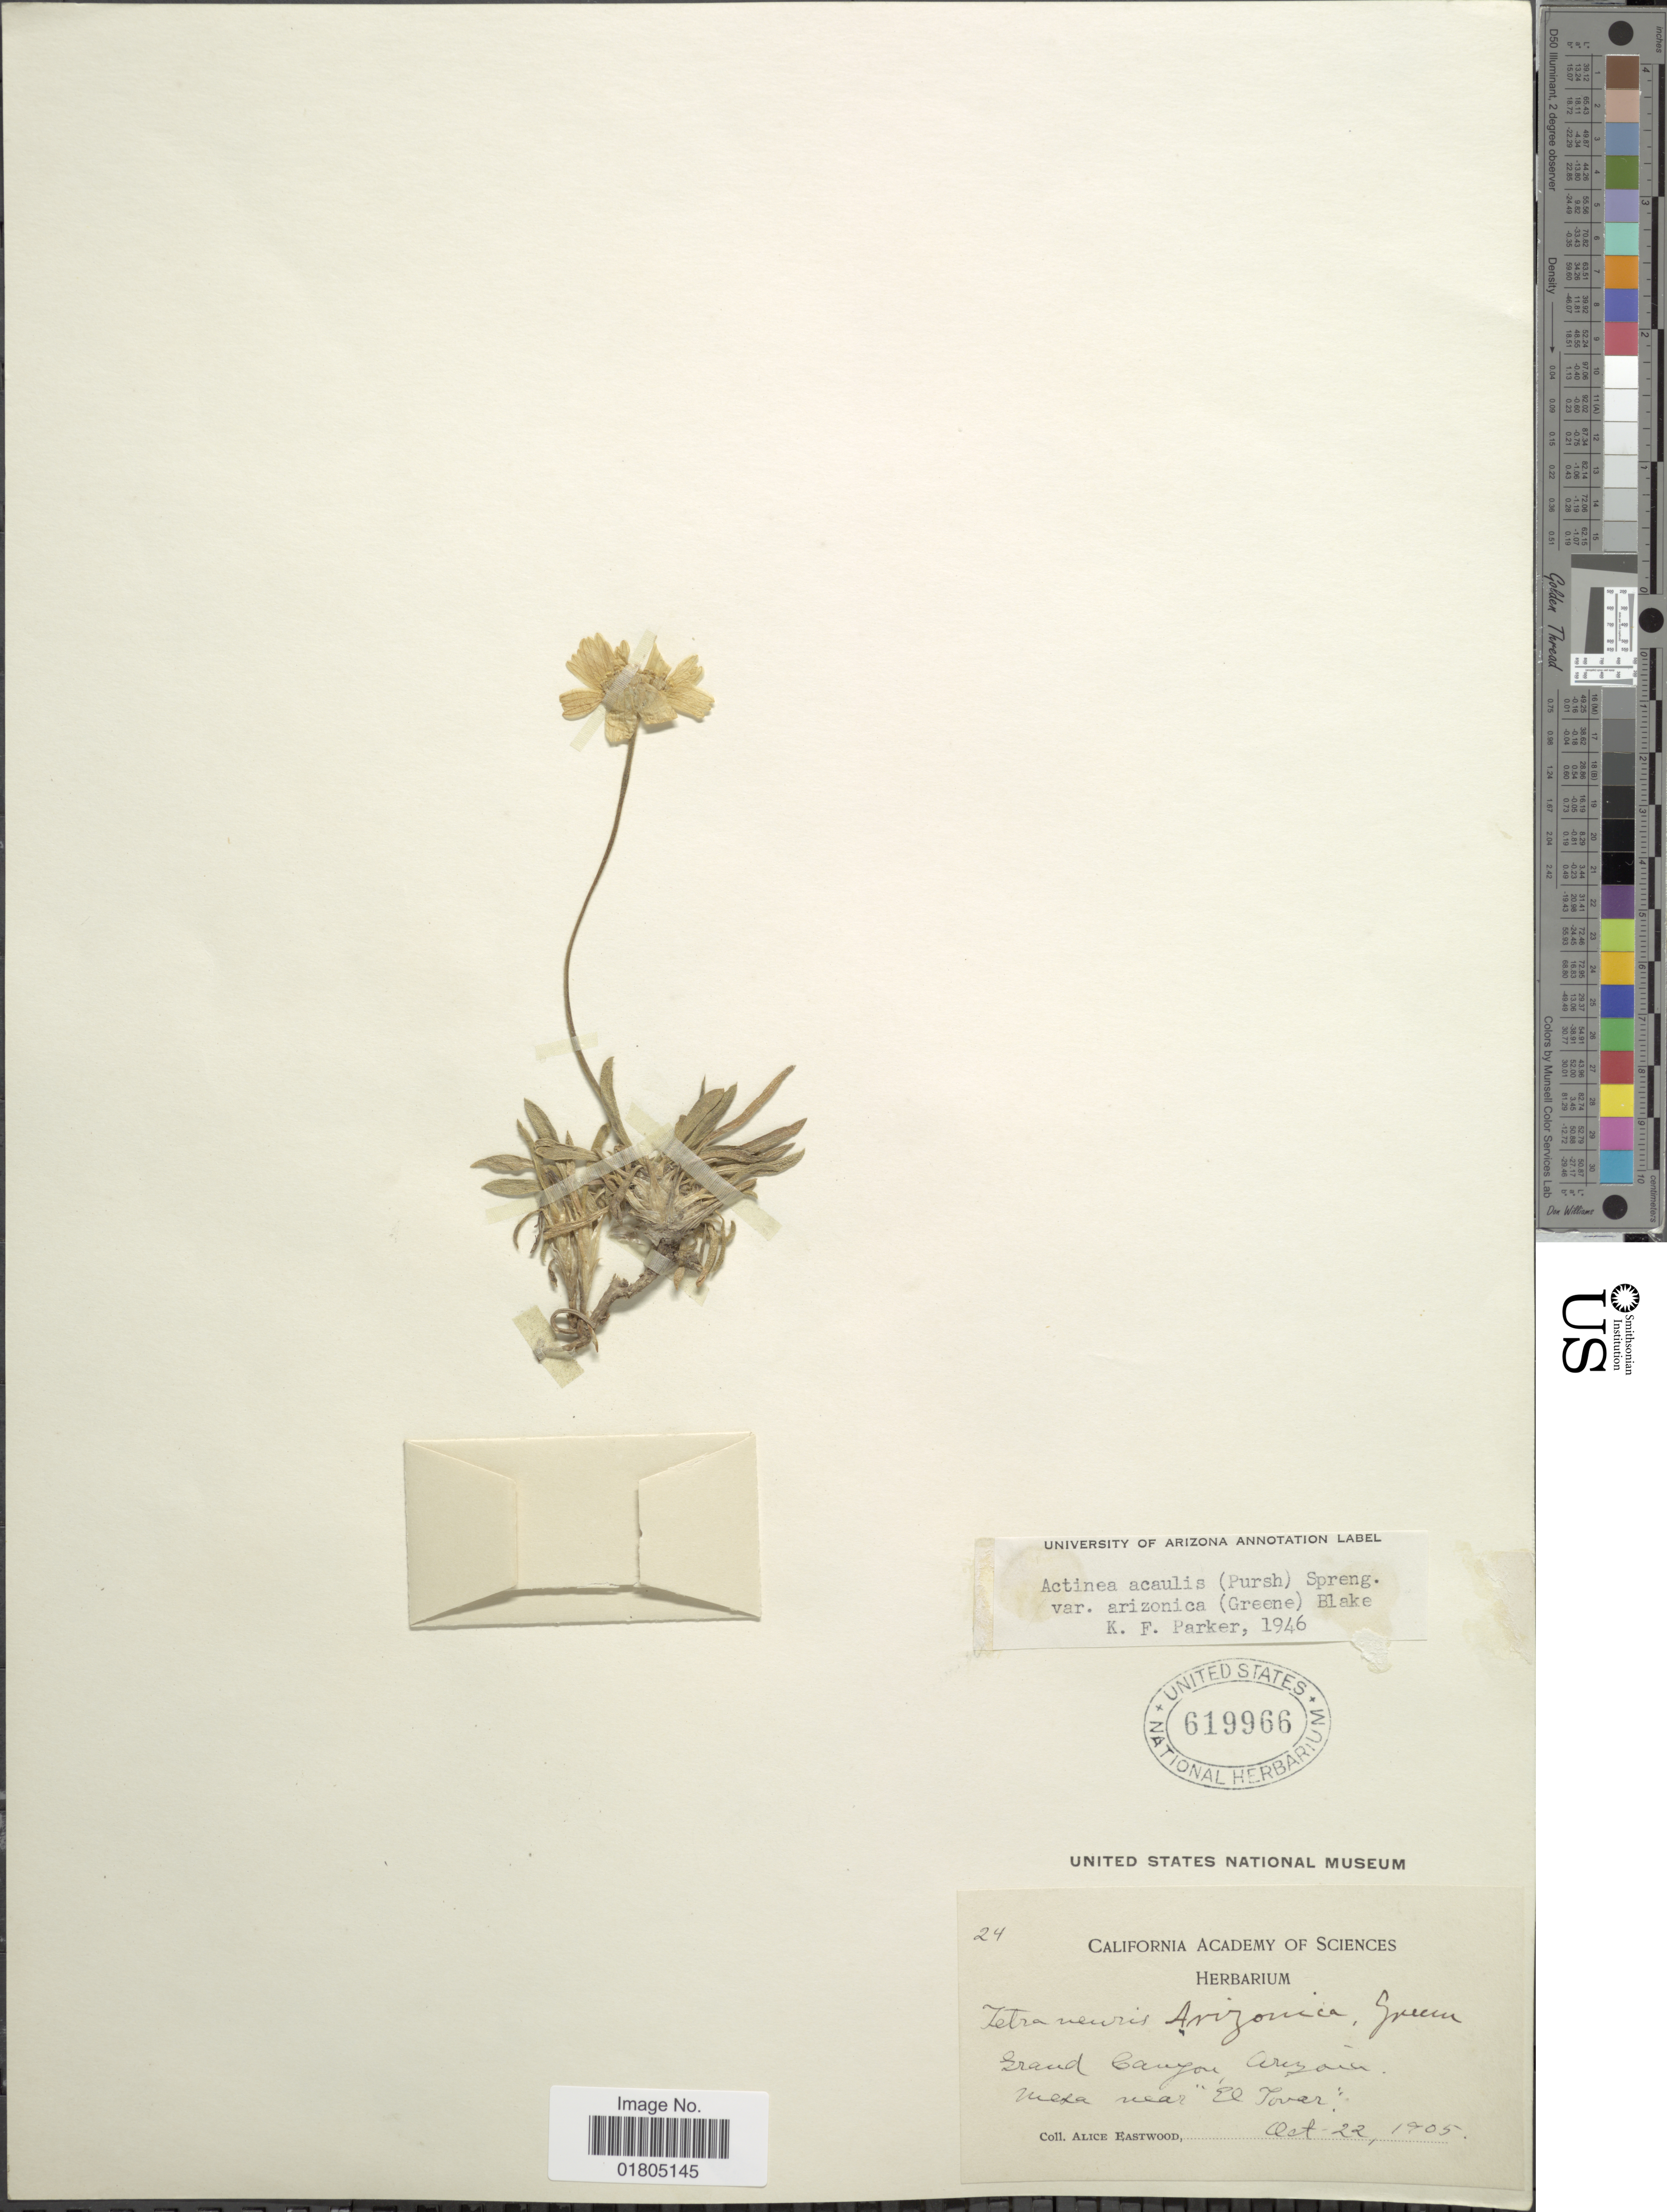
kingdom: Plantae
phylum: Tracheophyta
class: Magnoliopsida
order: Asterales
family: Asteraceae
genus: Actinea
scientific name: Actinea acaulis var. arizonica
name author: (Greene) S.F. Blake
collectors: A. Eastwood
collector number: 24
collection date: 1905-10-22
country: United States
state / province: Arizona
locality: Grand Canyon, Arizona, Mesa near "El Tovar"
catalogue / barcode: US 619966